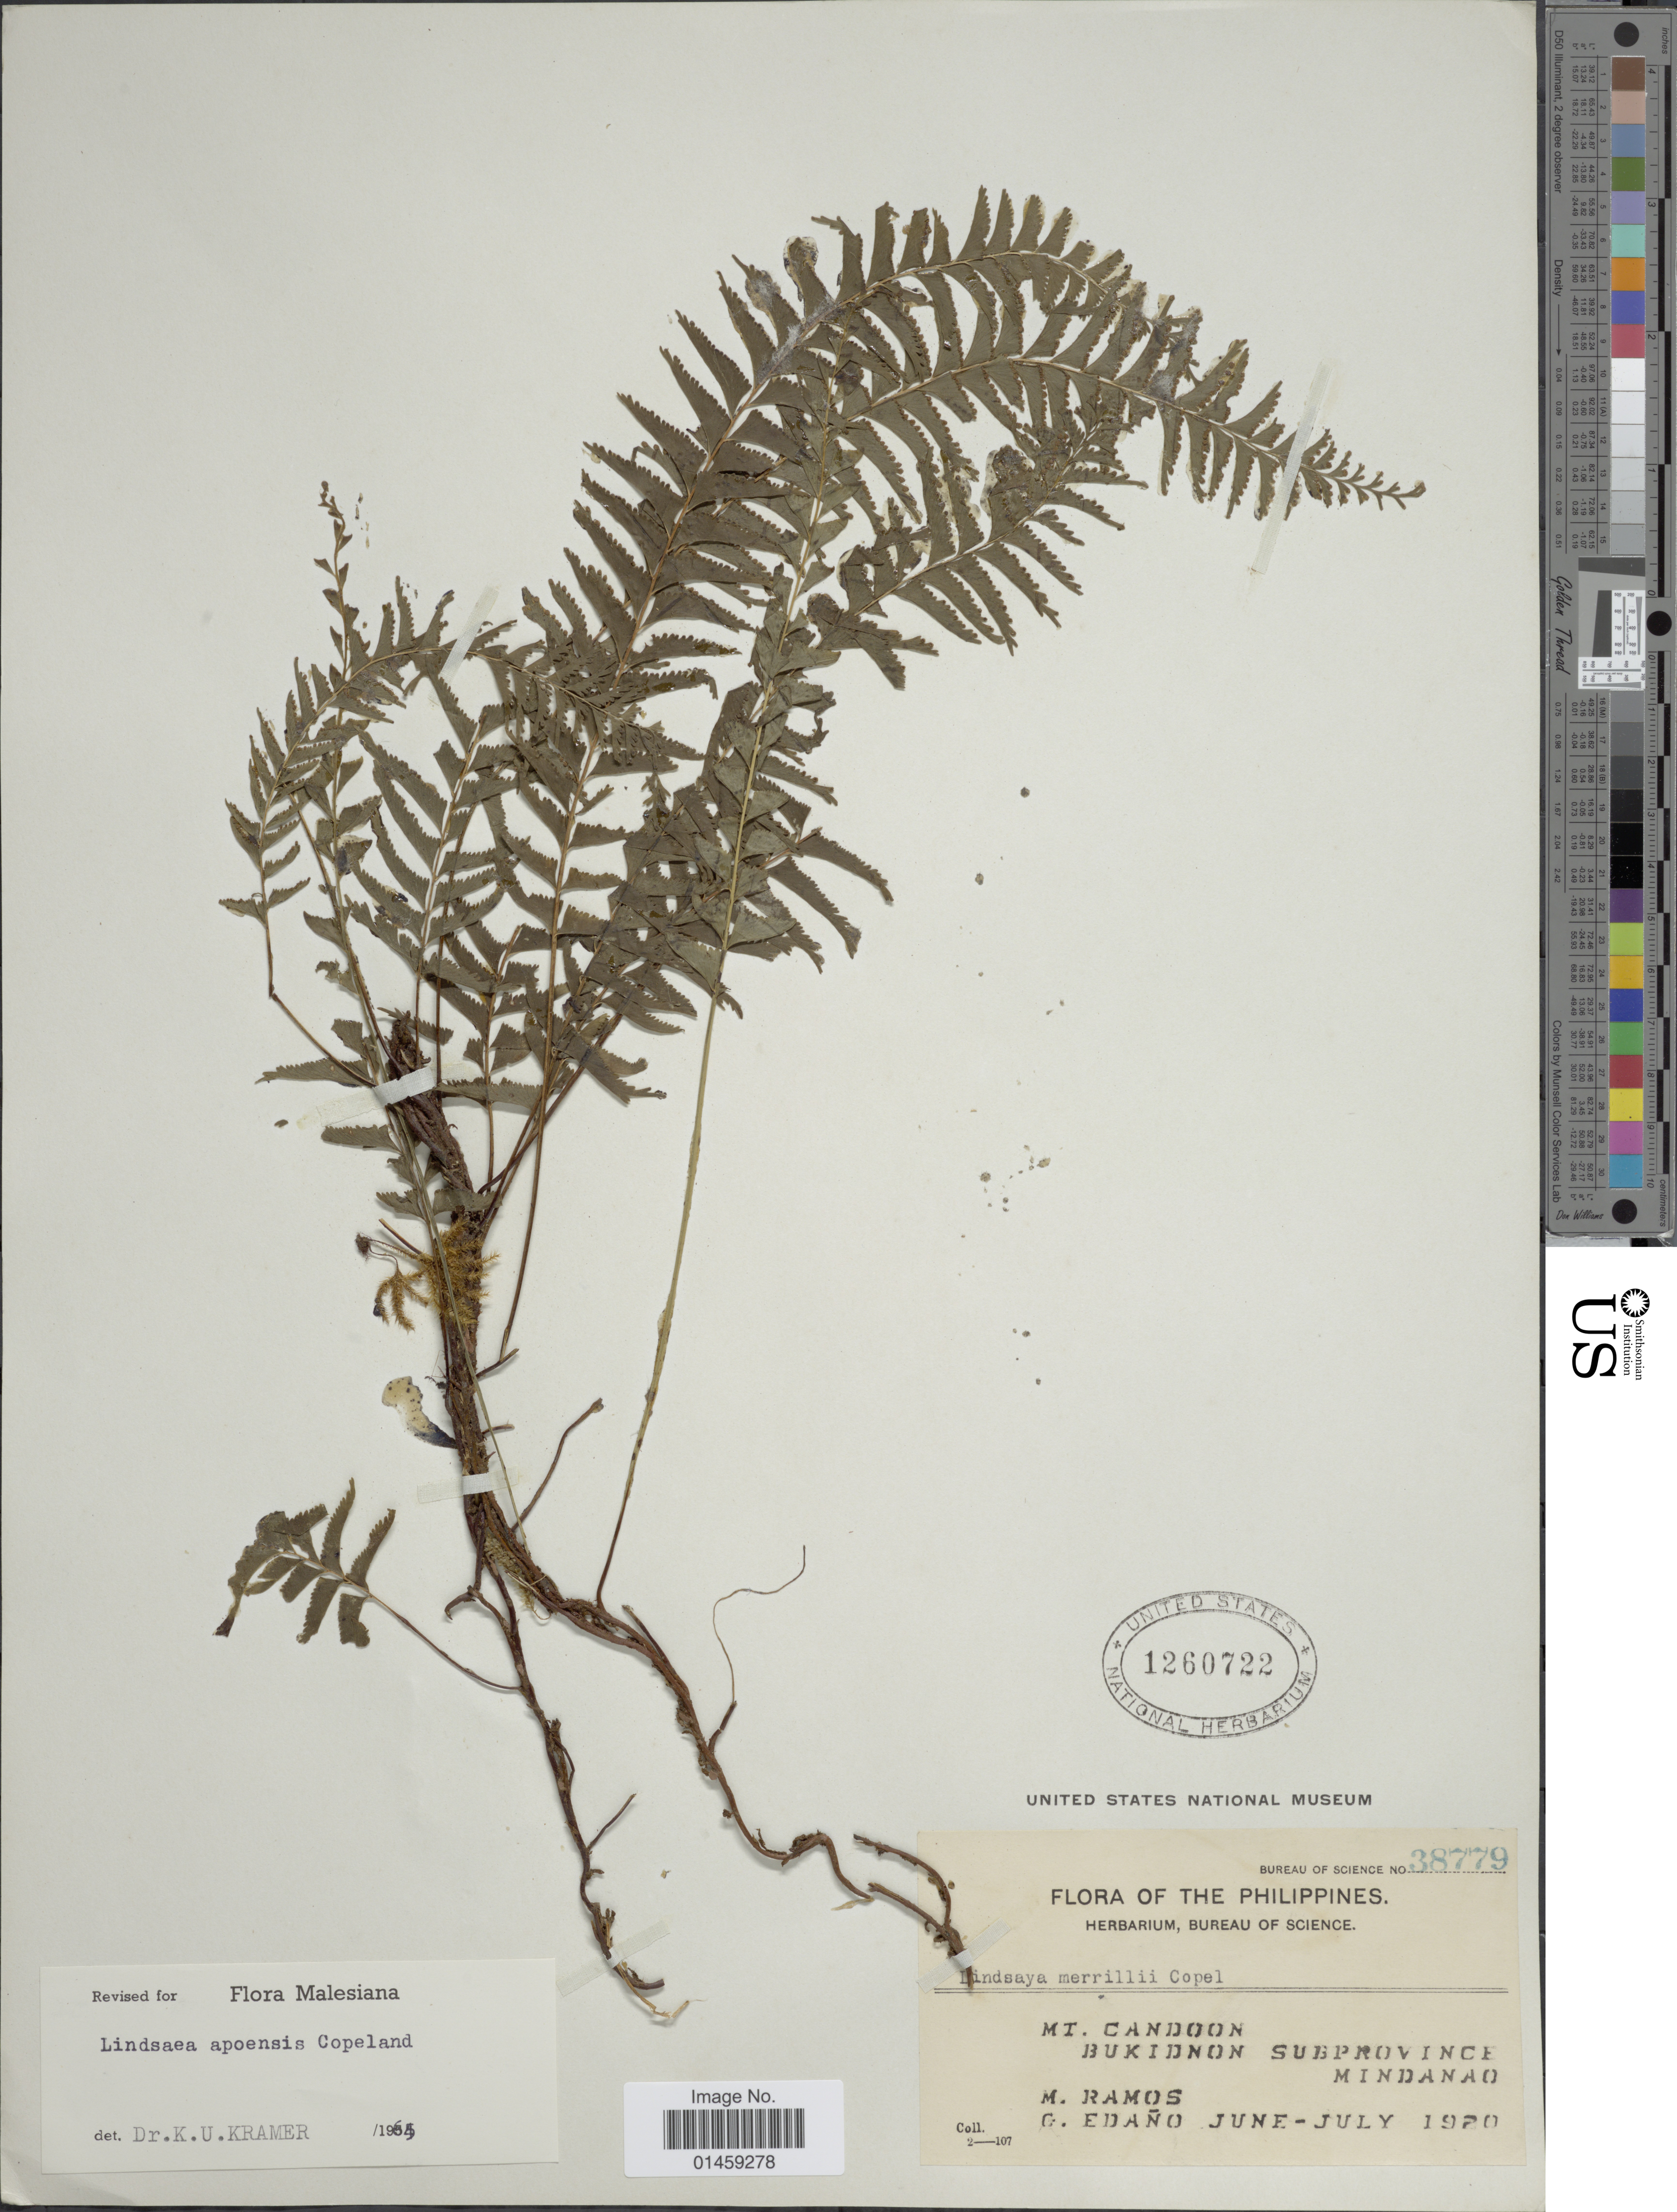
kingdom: Plantae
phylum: Tracheophyta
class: Polypodiopsida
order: Polypodiales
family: Lindsaeaceae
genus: Lindsaea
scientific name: Lindsaea apoensis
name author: Copel.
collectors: M. Ramos & G. Edaño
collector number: Bureau of Science 38779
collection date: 1920-06/1920-07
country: Philippines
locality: Mt. Candoon. Bukidnon Subprovince. Mindanao.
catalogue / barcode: US 1260722